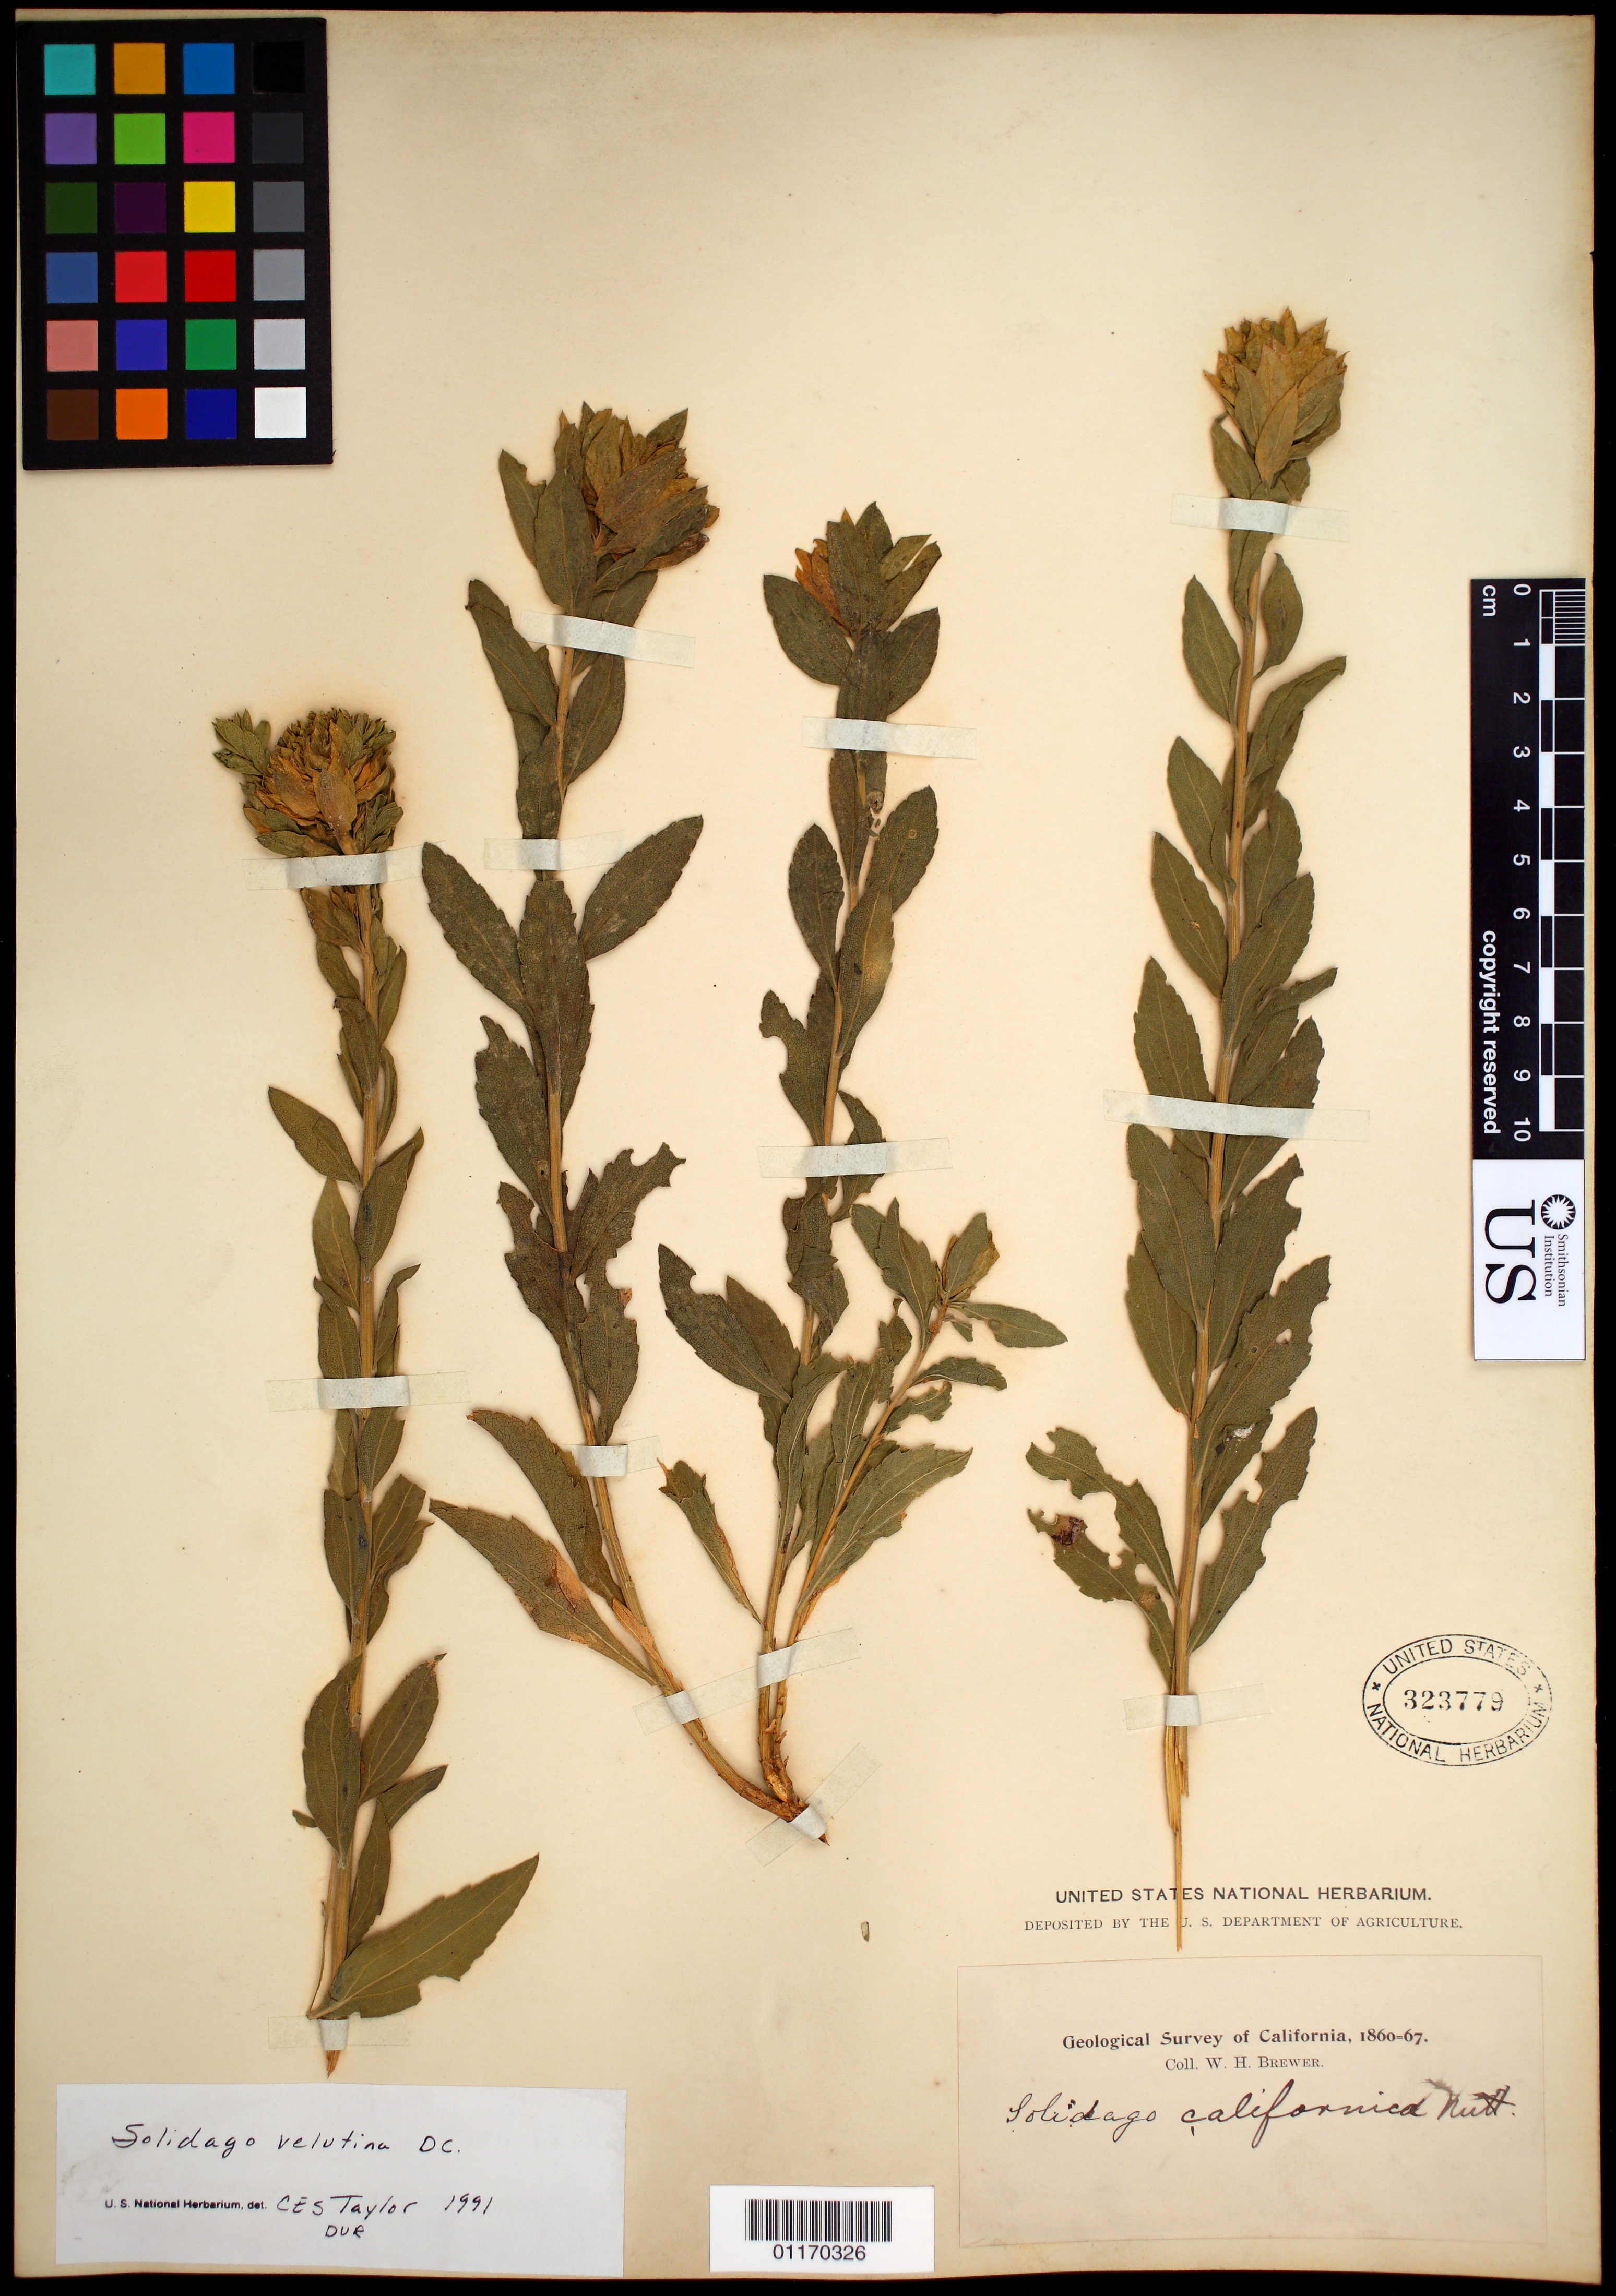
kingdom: Plantae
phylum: Tracheophyta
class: Magnoliopsida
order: Asterales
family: Asteraceae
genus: Solidago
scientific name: Solidago velutina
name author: DC.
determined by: Taylor, Constance E. S.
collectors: W. H. Brewer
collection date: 1860/1867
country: United States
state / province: California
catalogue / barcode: US 323779